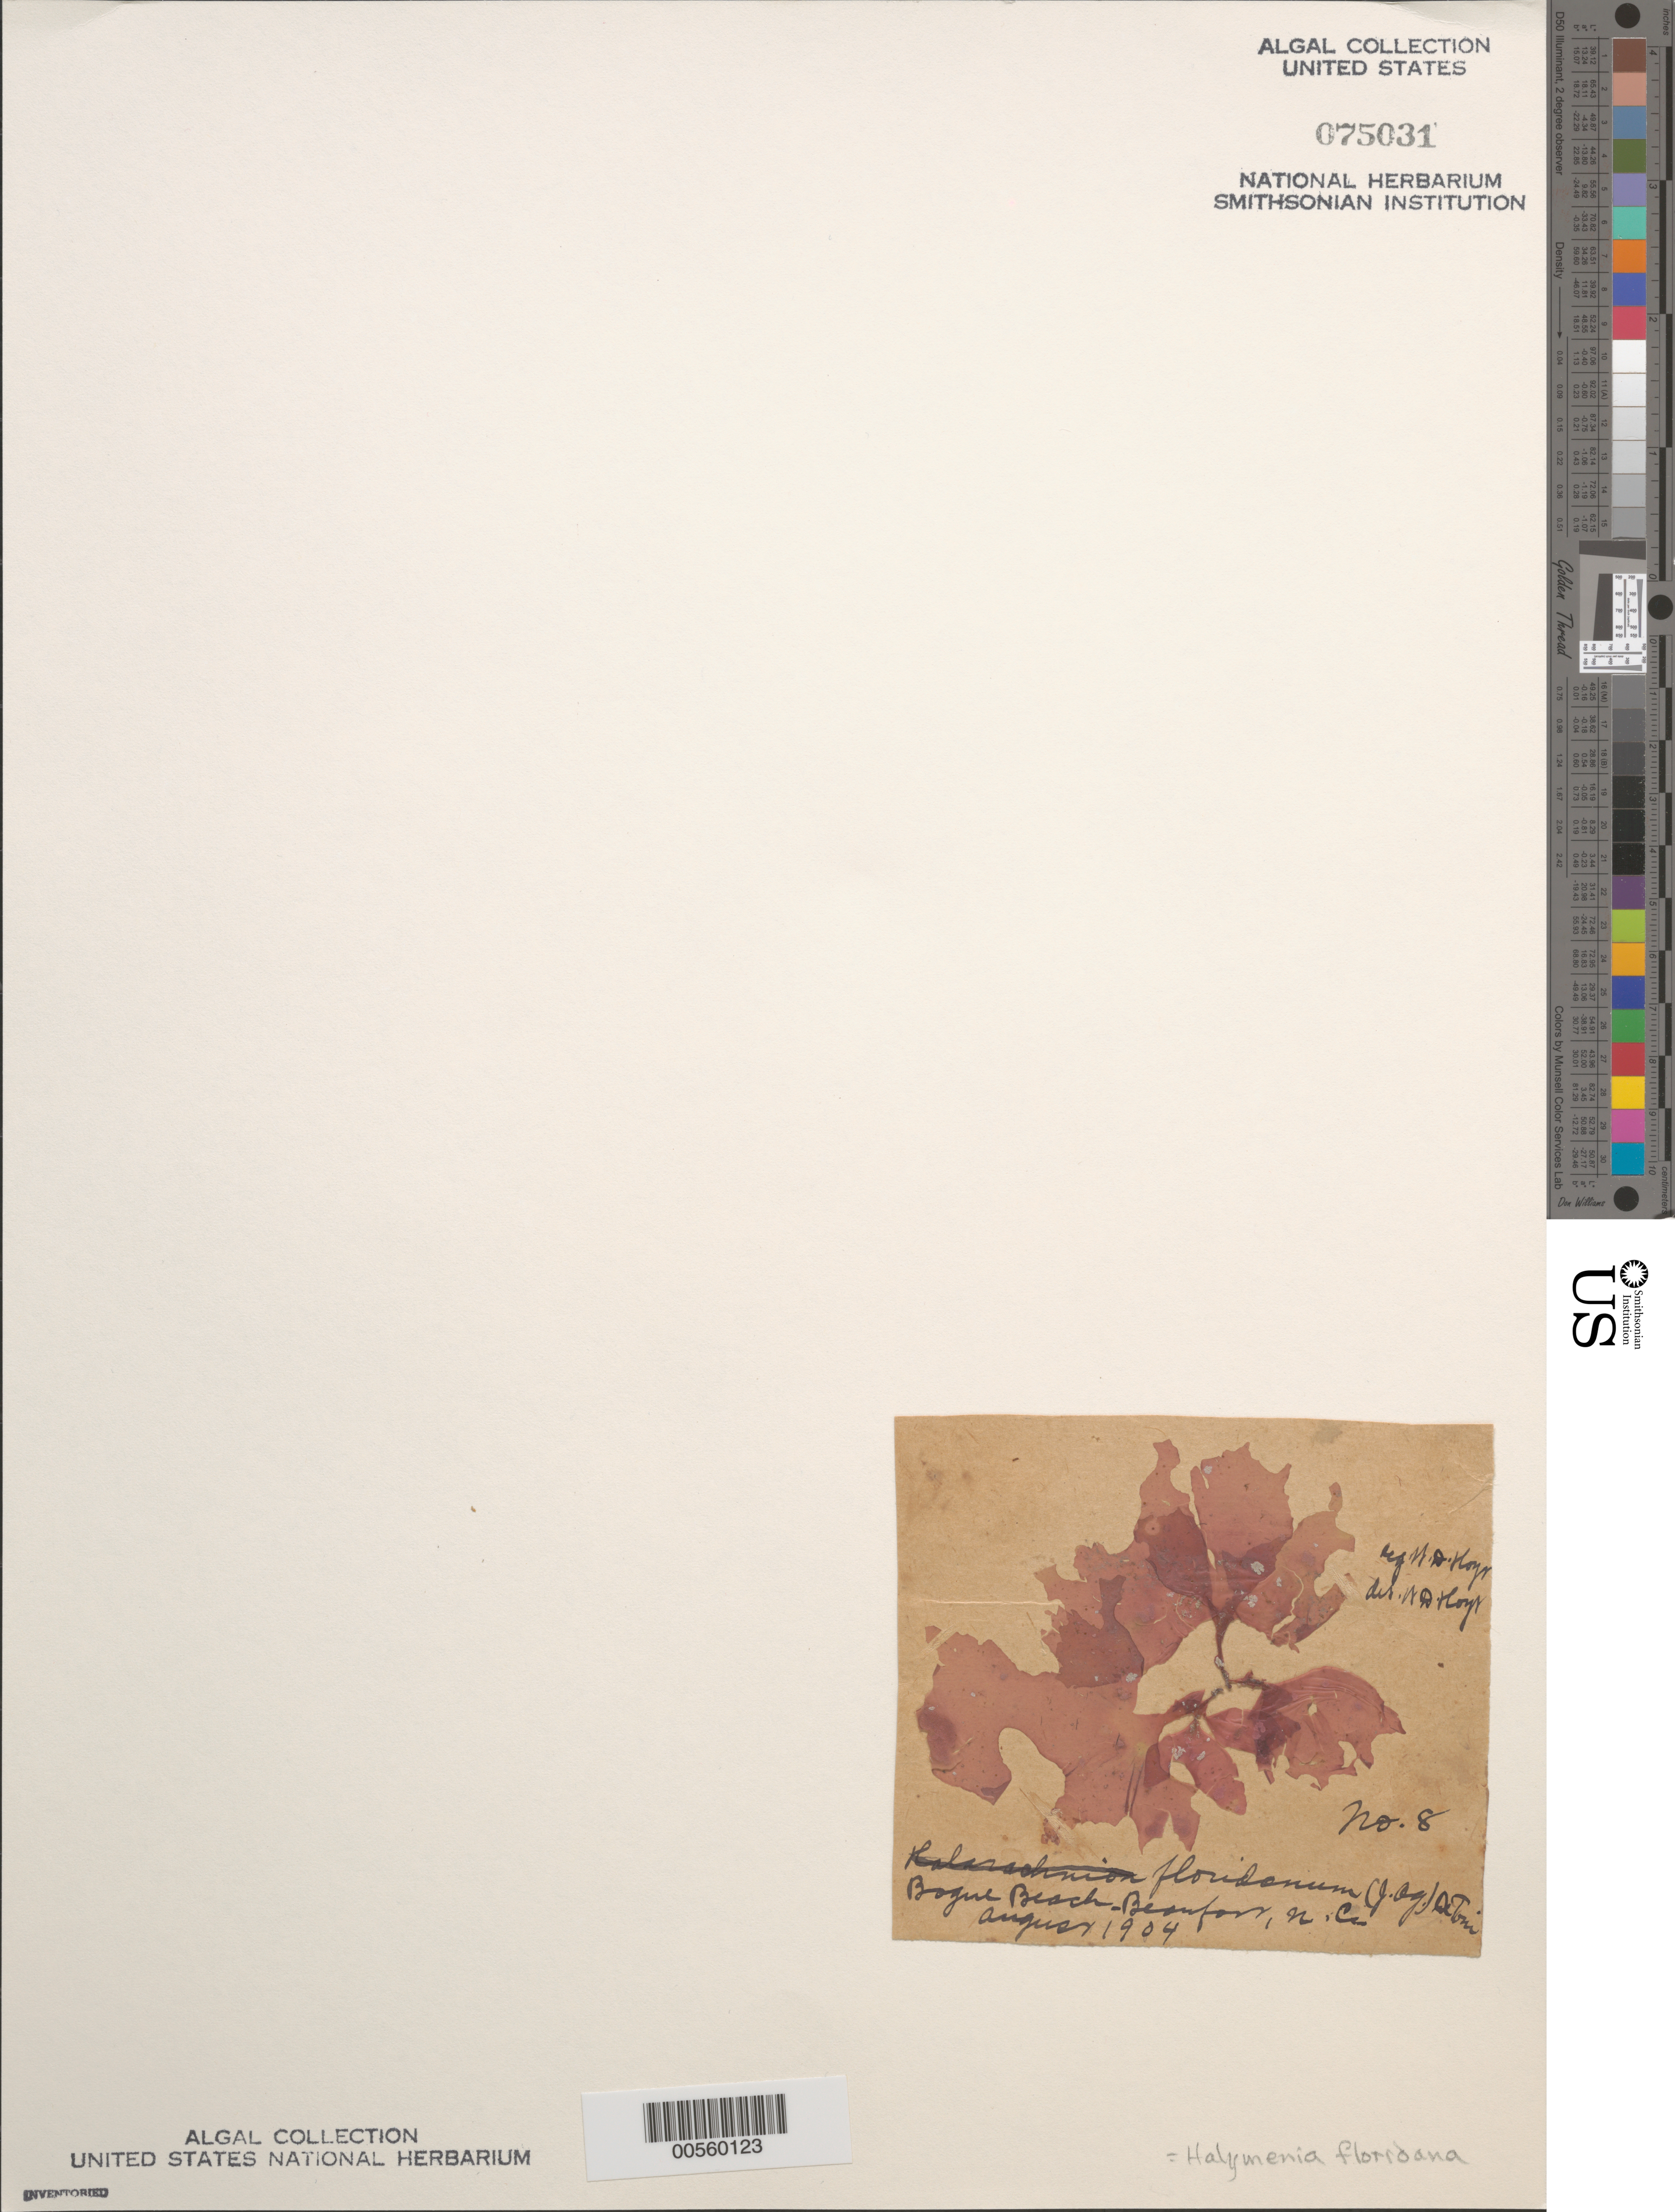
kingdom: Plantae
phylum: Rhodophyta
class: Florideophyceae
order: Halymeniales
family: Halymeniaceae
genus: Halymenia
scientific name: Halymenia floridana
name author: J. Agardh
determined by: Hoyt, W. D.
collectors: W. D. Hoyt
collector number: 8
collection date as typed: Aug 1904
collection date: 1904-08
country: United States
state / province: North Carolina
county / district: Carteret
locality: Beaufort, Bogue Beach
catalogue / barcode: US 75031